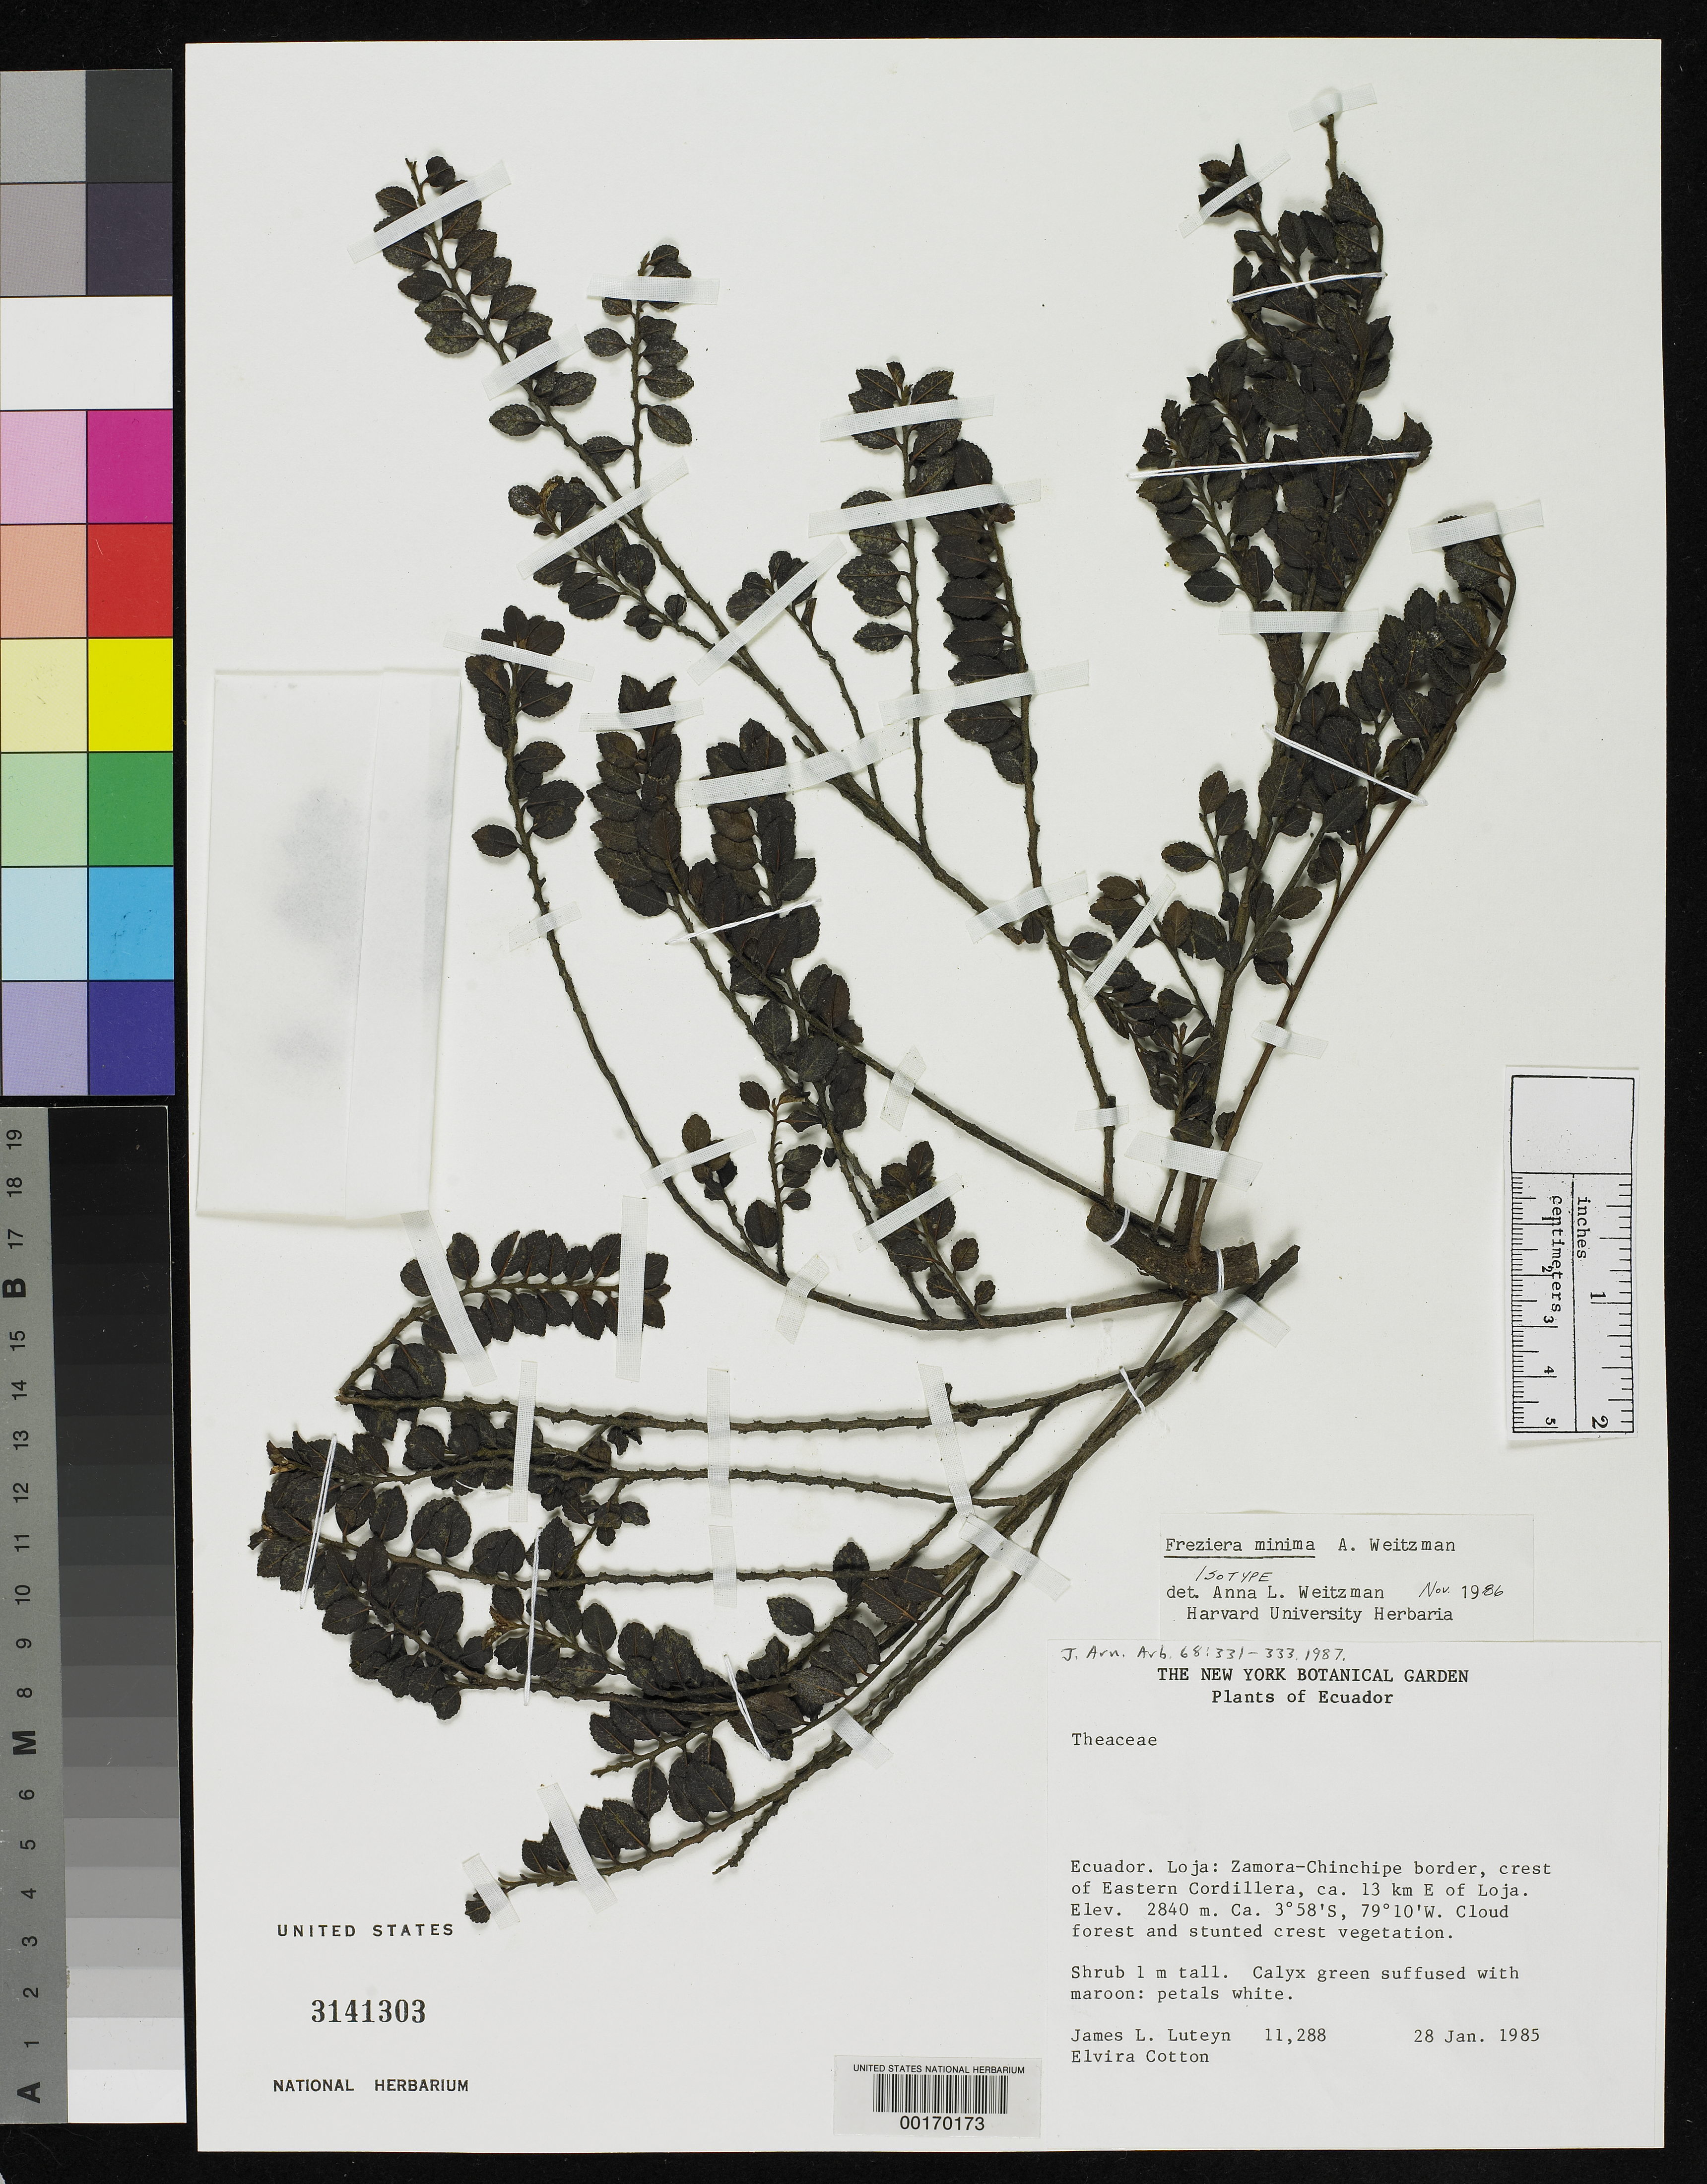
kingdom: Plantae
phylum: Tracheophyta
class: Magnoliopsida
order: Ericales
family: Pentaphylacaceae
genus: Freziera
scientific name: Freziera minima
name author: A.L. Weitzman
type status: Isotype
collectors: J. L. Luteyn & E. Cotton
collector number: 11288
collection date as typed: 28 Jan 1985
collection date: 1985-01-28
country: Ecuador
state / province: Loja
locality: Zamora-chinchipe border, crest of Eastern Cordillera, ca. 13 km E of Loja.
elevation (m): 2840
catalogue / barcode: US 3141303